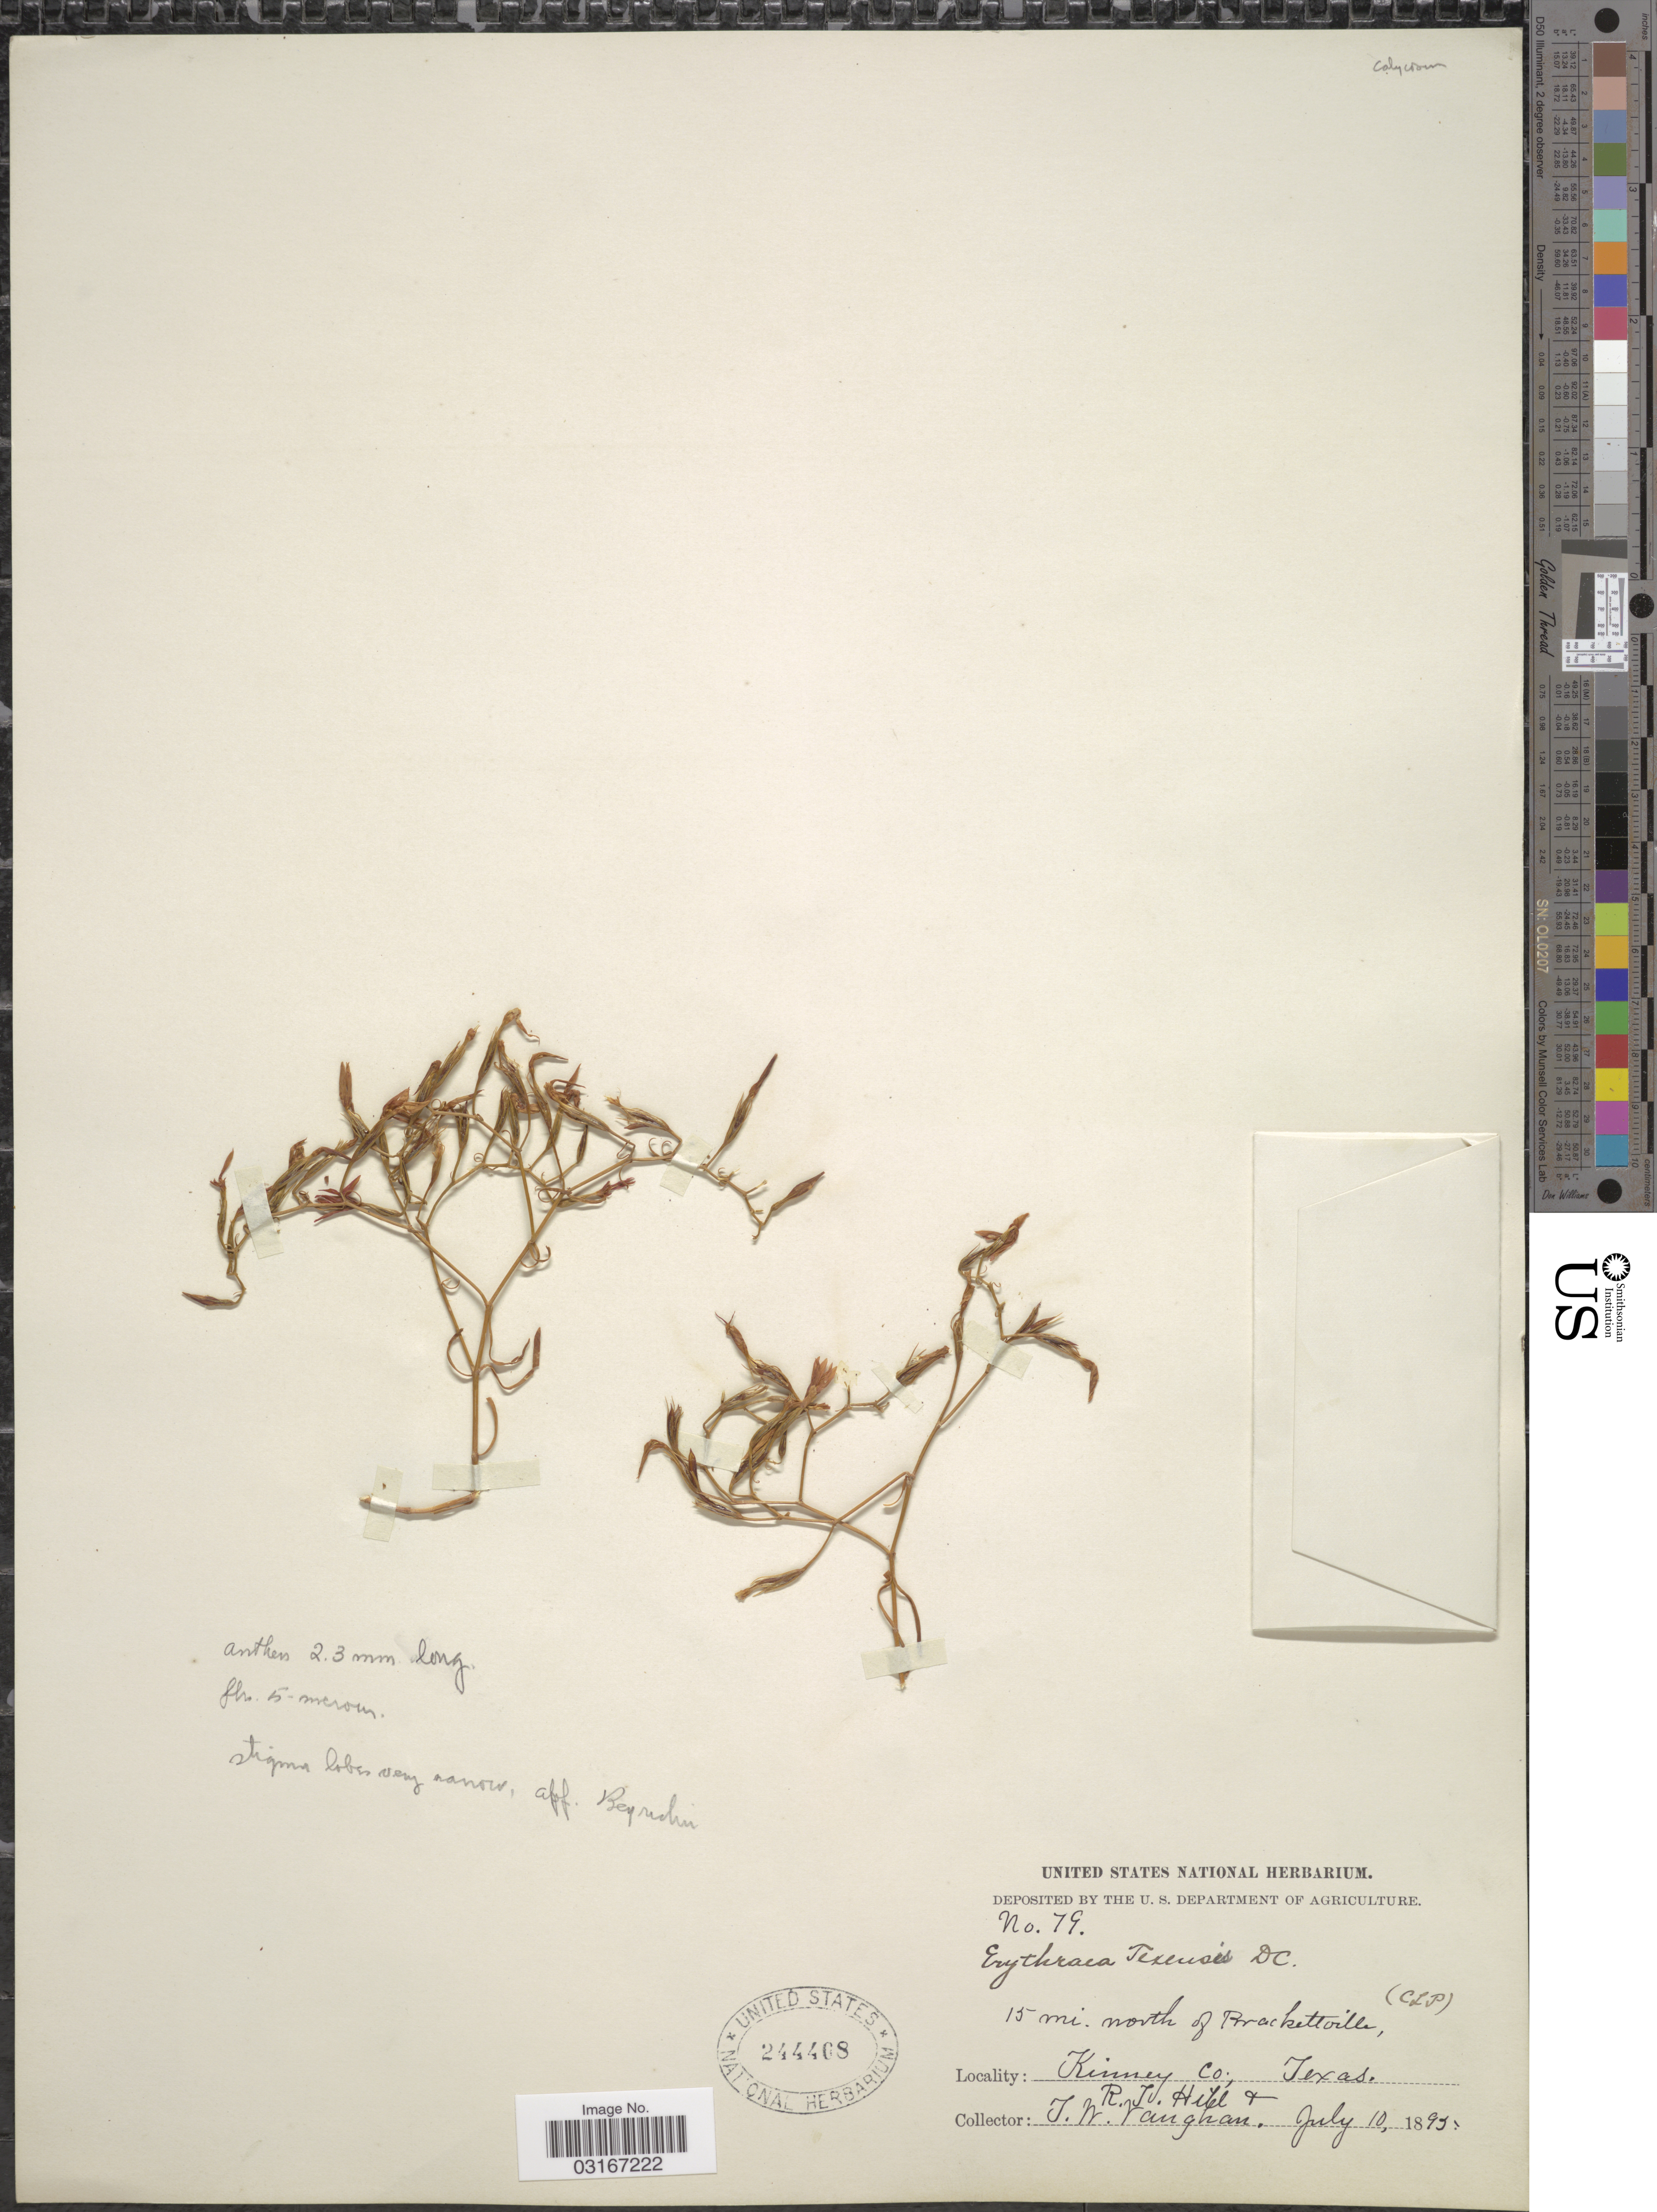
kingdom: Plantae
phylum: Tracheophyta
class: Magnoliopsida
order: Gentianales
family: Gentianaceae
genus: Centaurium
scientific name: Centaurium texense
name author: (Griseb.) Fernald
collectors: R. J. Hill & T. Vaughan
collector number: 79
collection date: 1895-07-10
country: United States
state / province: Texas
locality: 15 mi. north of Brackettville, Kinney Co.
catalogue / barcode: US 244408